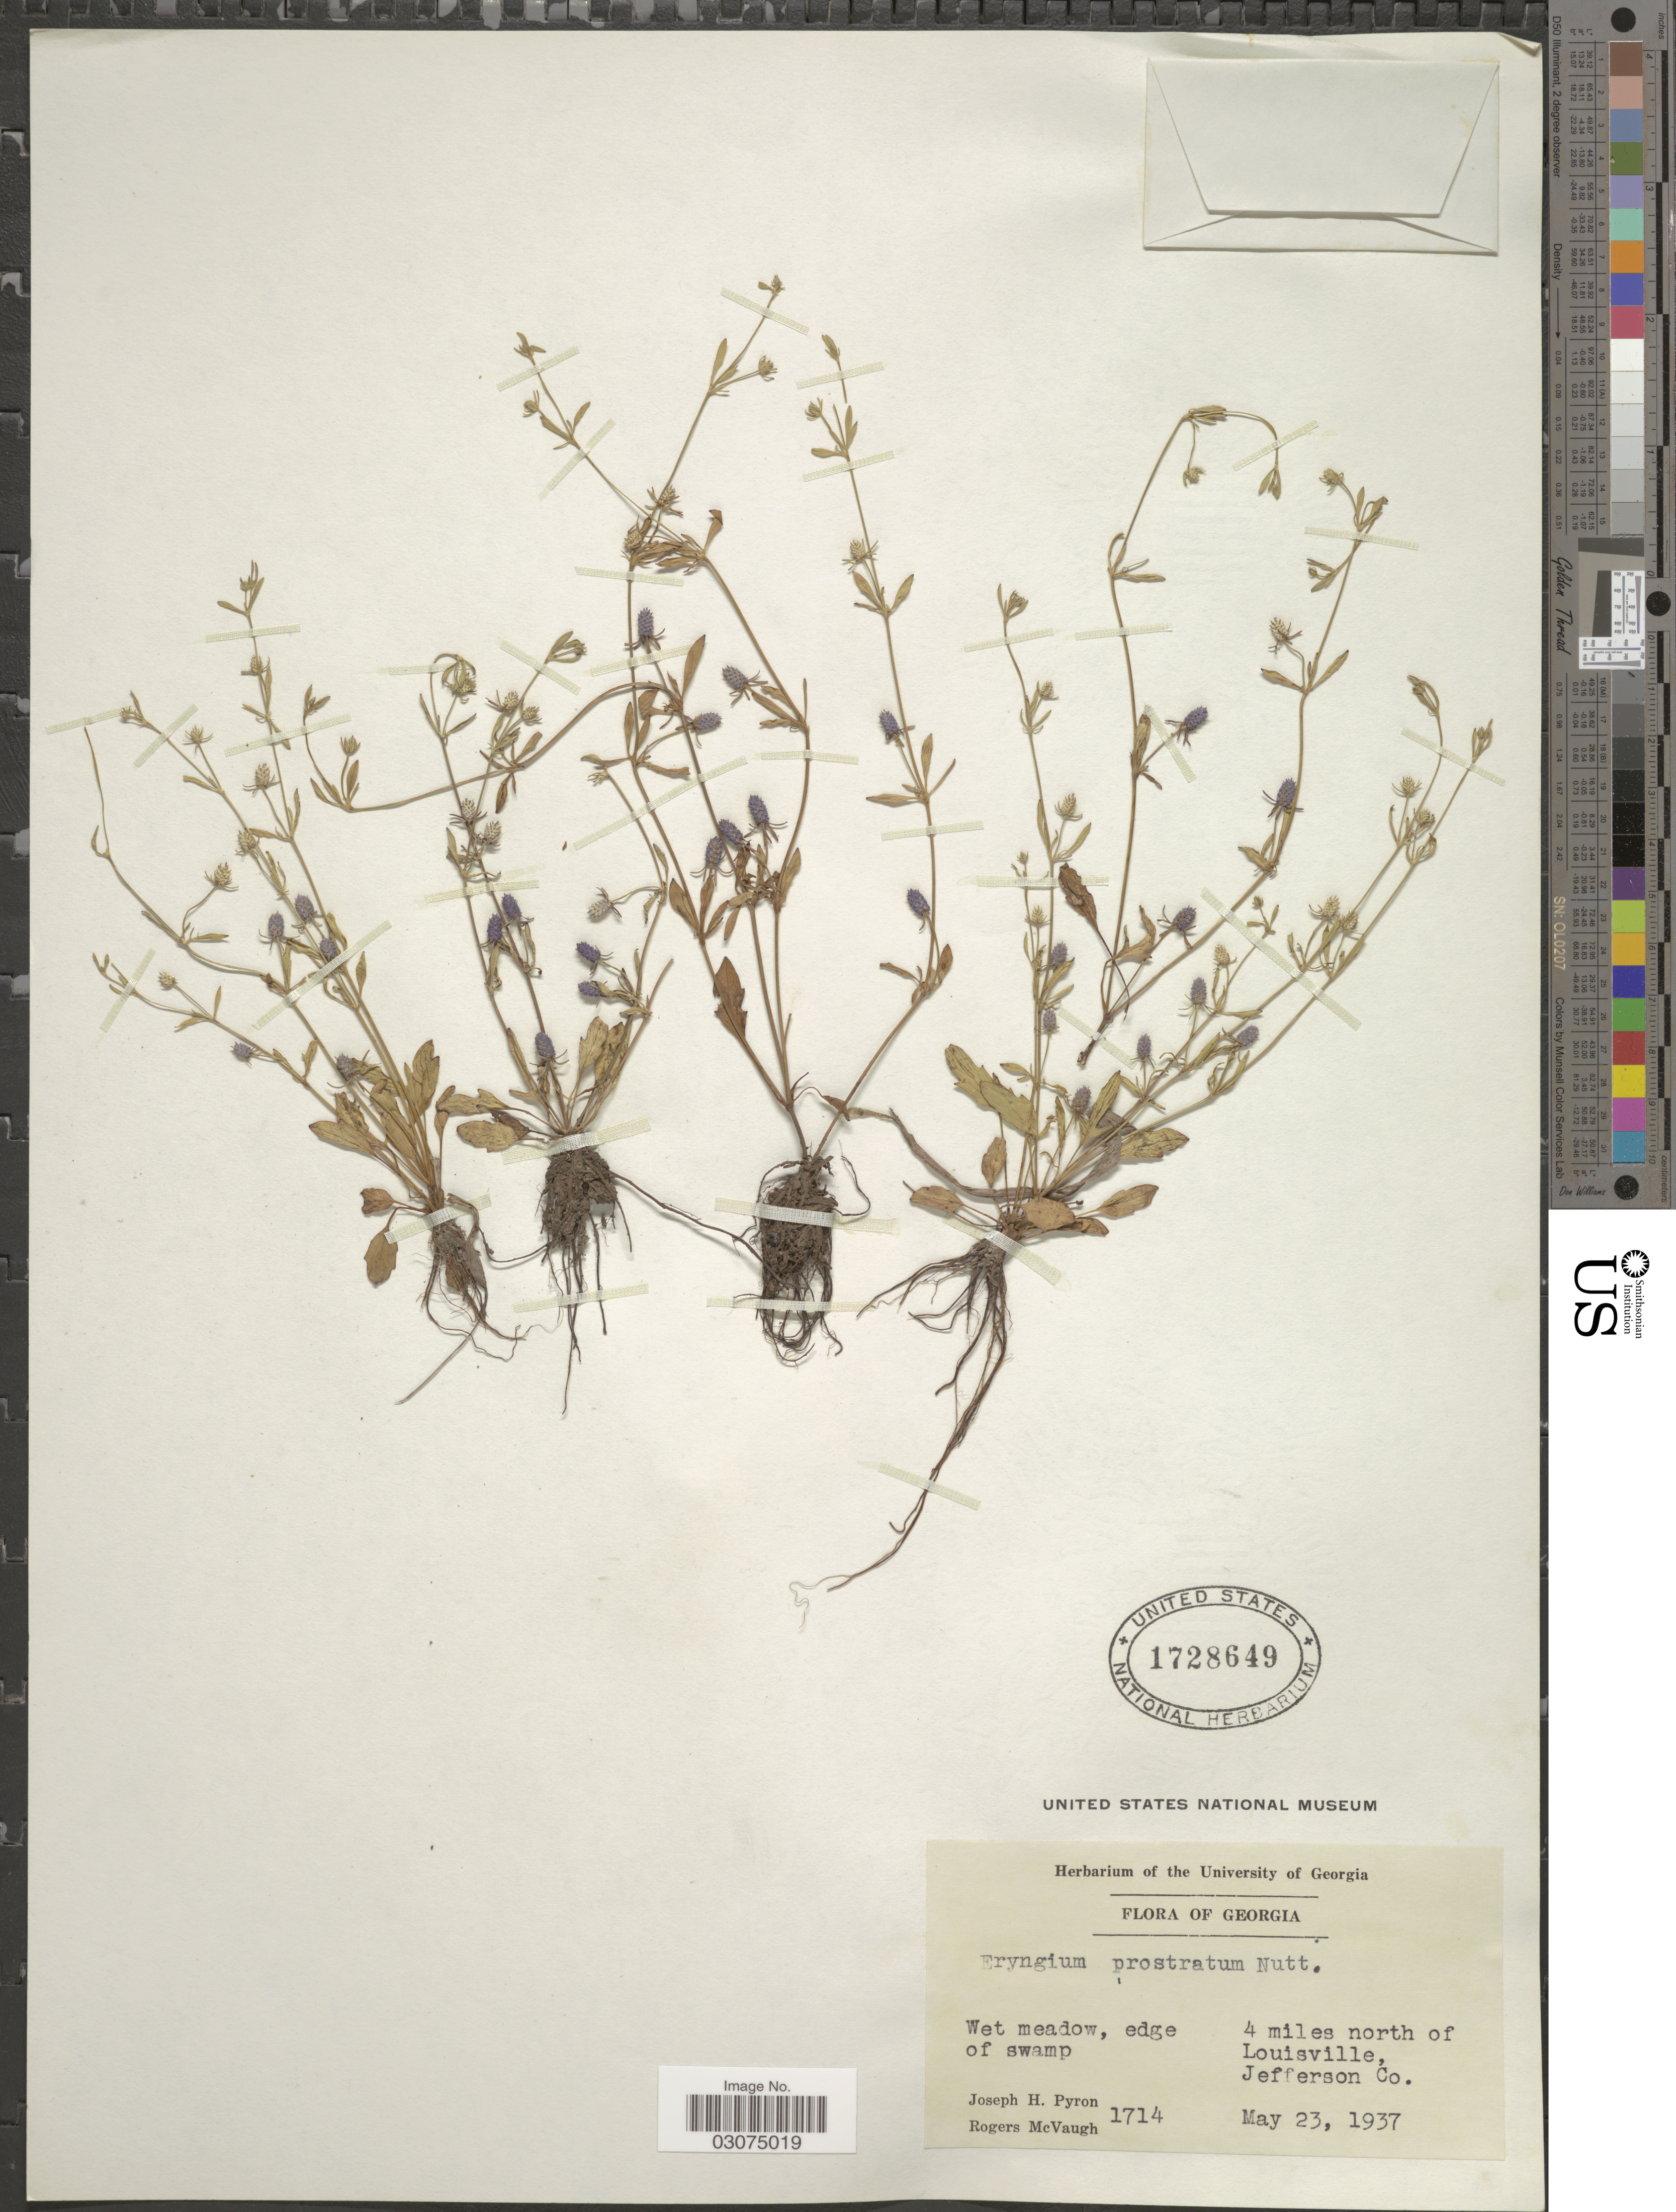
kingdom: Plantae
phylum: Tracheophyta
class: Magnoliopsida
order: Apiales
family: Apiaceae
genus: Eryngium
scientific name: Eryngium prostratum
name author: Nutt. ex DC.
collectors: J. H. Pyron & R. McVaugh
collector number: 1714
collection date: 1937-05-23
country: United States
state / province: Georgia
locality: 4 miles north of Louisville, Jefferson Co.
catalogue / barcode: US 1728649